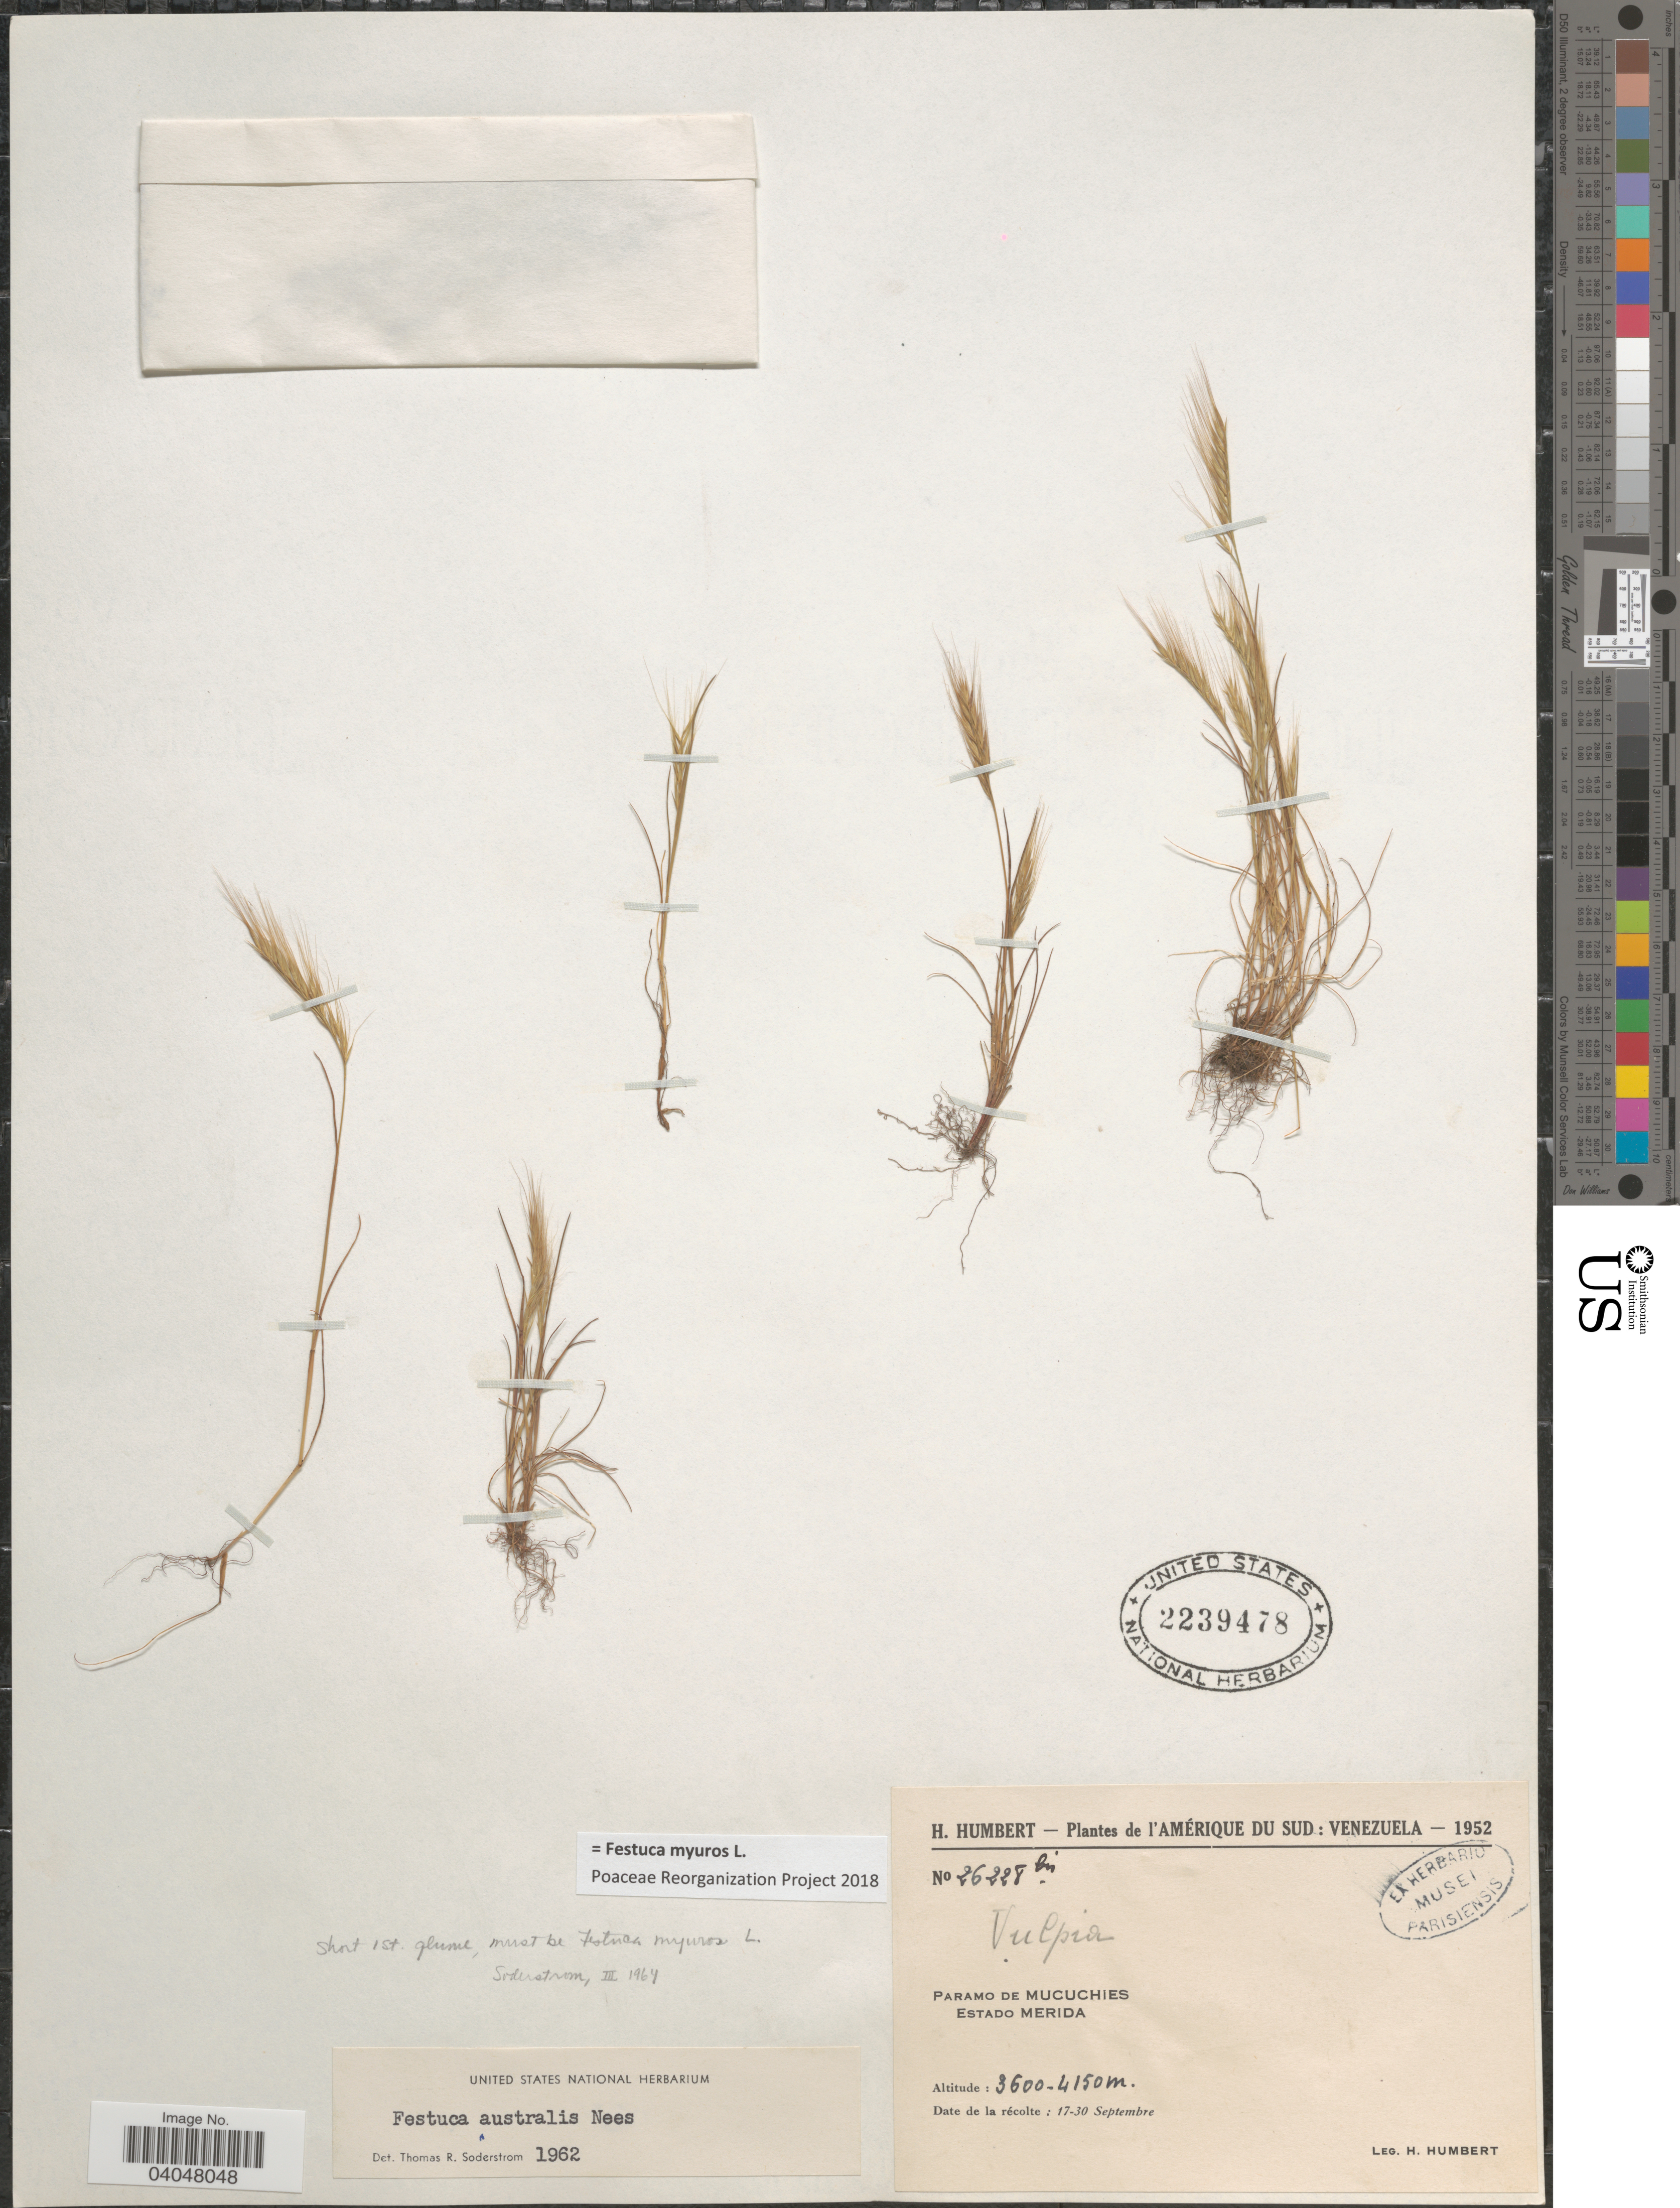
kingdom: Plantae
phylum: Tracheophyta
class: Liliopsida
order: Poales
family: Poaceae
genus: Festuca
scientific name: Festuca myuros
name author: L.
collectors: H. Humbert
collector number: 26228bis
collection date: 1952-09-17/1952-09-30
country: Venezuela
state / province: Merida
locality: Paramo de Mucuchies.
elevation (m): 3600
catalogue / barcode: US 2239478